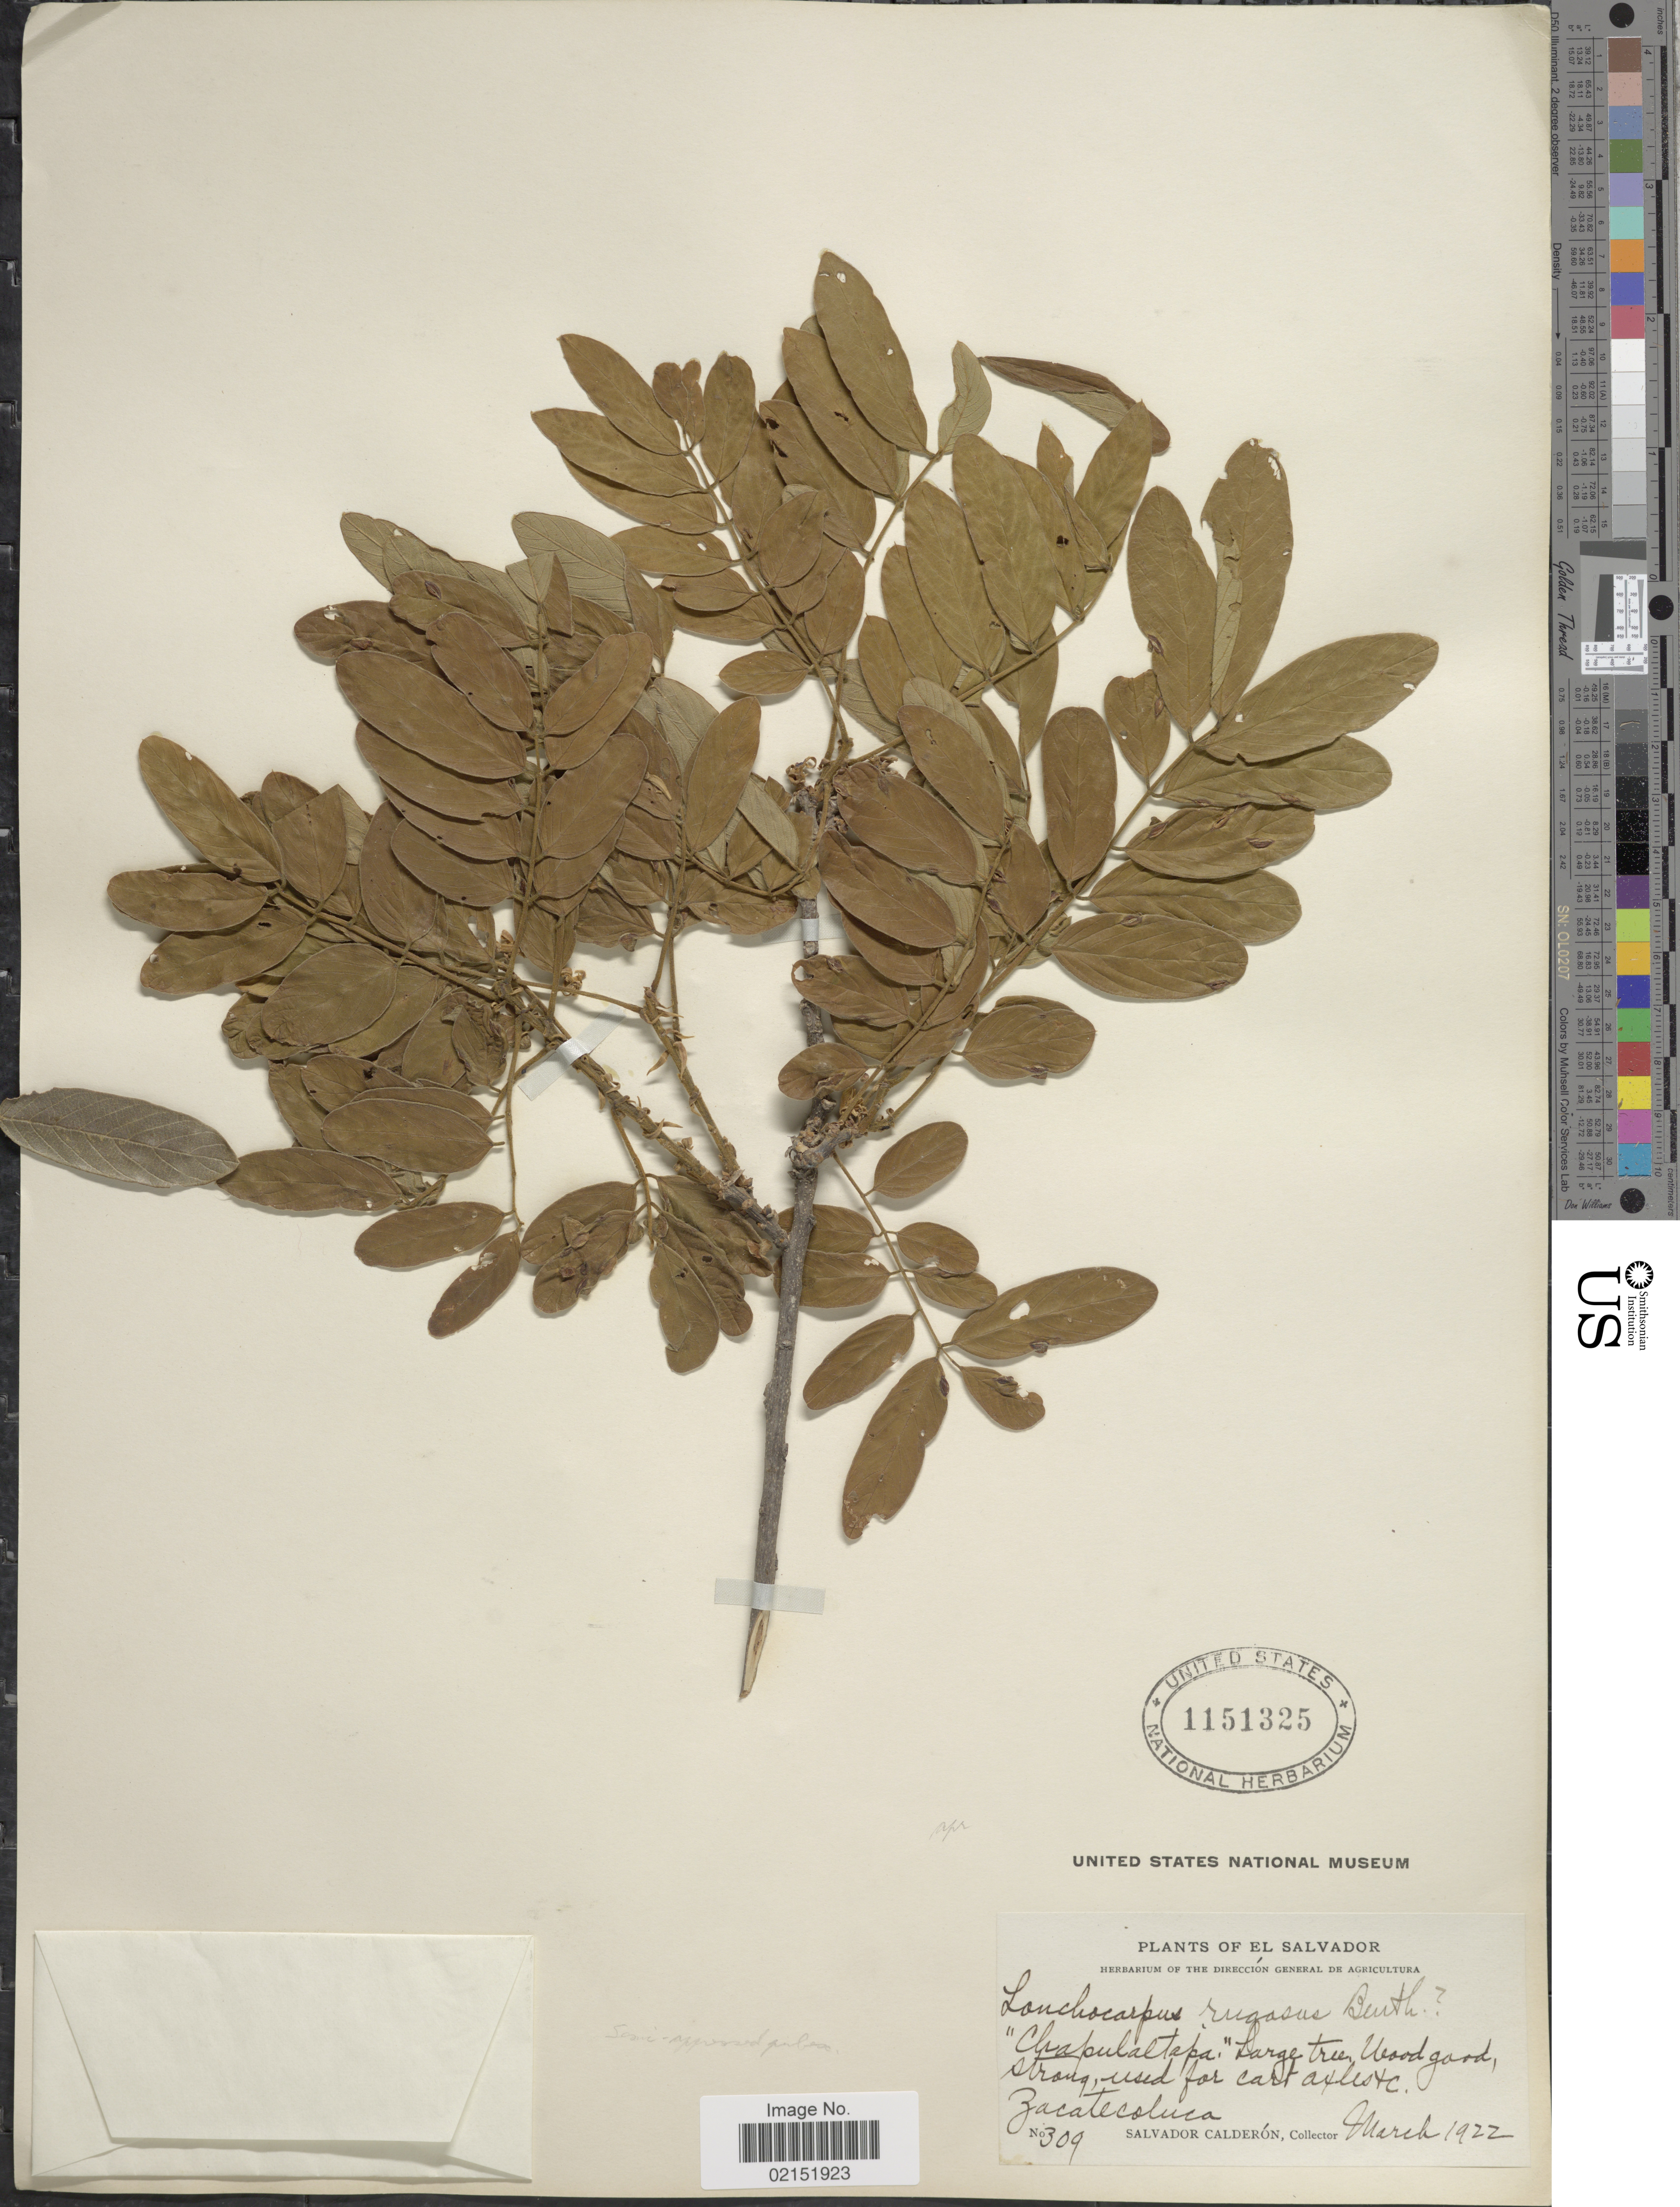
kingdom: Plantae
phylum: Tracheophyta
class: Magnoliopsida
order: Fabales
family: Fabaceae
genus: Lonchocarpus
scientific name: Lonchocarpus rugosus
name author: Benth.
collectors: S. Calderón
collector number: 309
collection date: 1922-03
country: El Salvador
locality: Zacatecoluca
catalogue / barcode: US 1151325